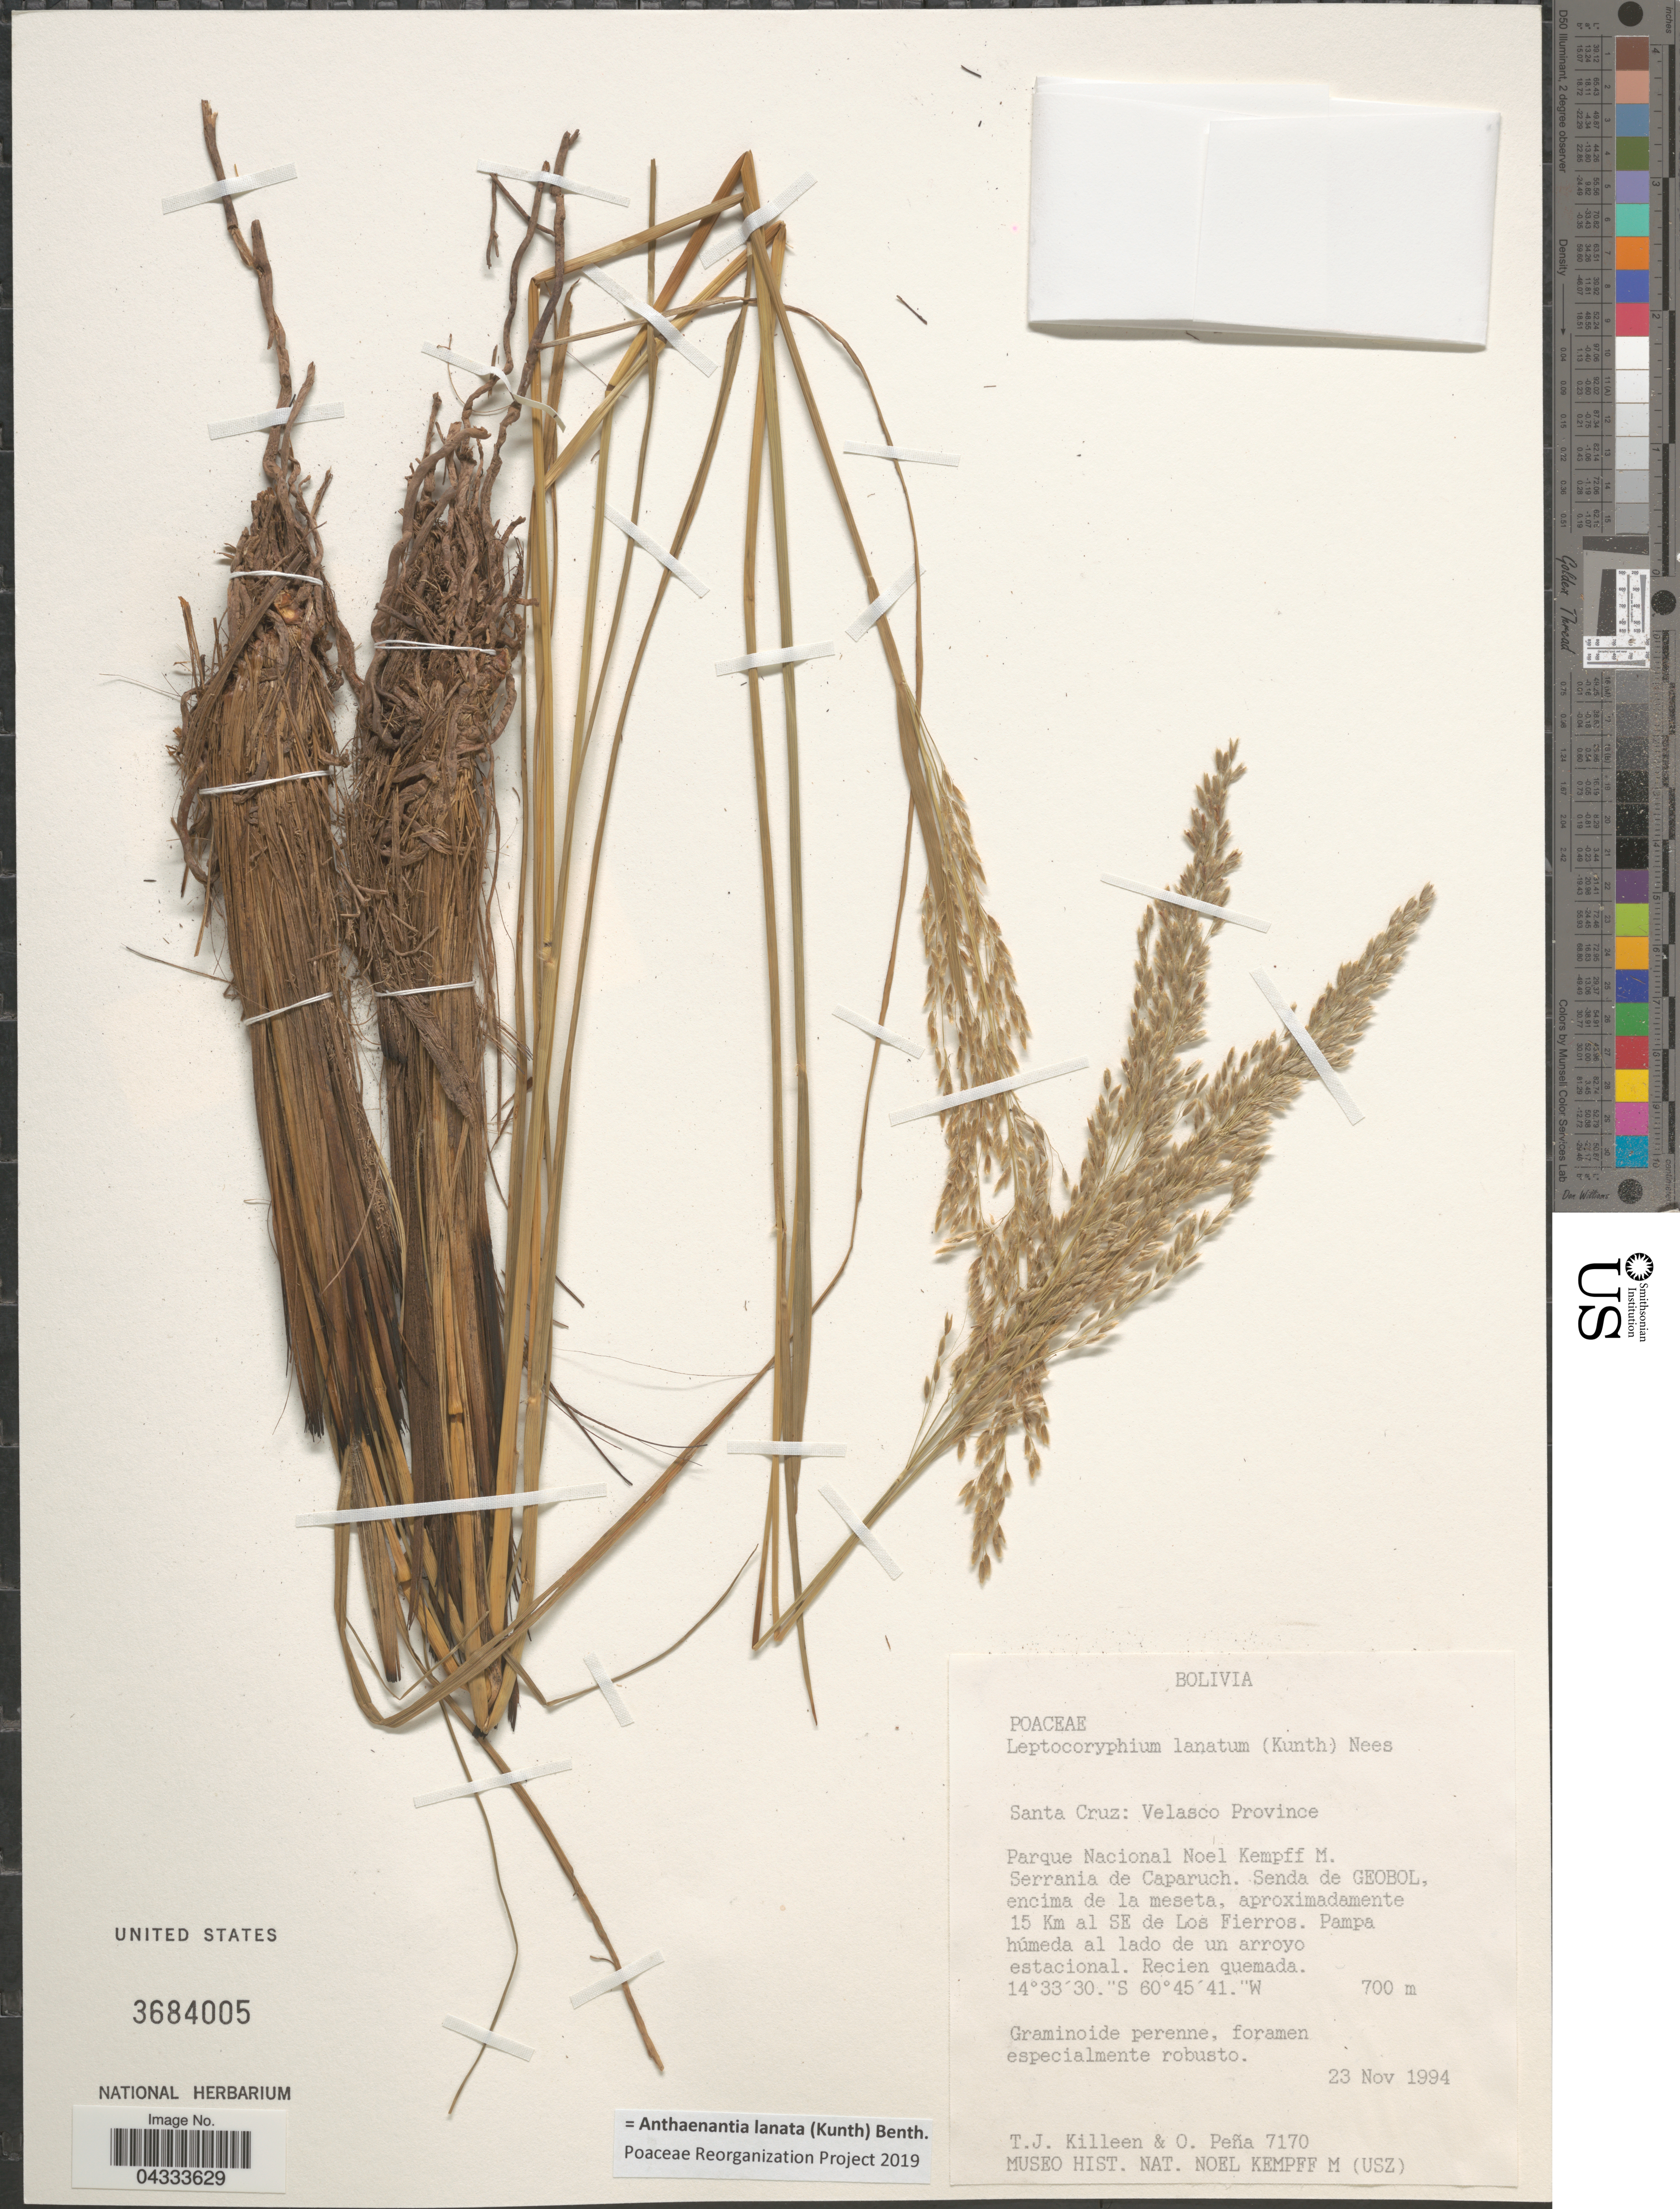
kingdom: Plantae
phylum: Tracheophyta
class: Liliopsida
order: Poales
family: Poaceae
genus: Anthaenantia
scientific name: Anthaenantia lanata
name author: (Kunth) Benth.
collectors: T. J. Killeen & O. Peña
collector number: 7170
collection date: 1994-11-23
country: Bolivia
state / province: Santa Cruz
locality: Velasco Province. Parque Nacional Noel Kempff M. Serrania de Caparuch. Senda de Geobol, encima de la meseta, aproximadamente 15 Km al SE de Los Fierros.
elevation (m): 700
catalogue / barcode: US 3684005